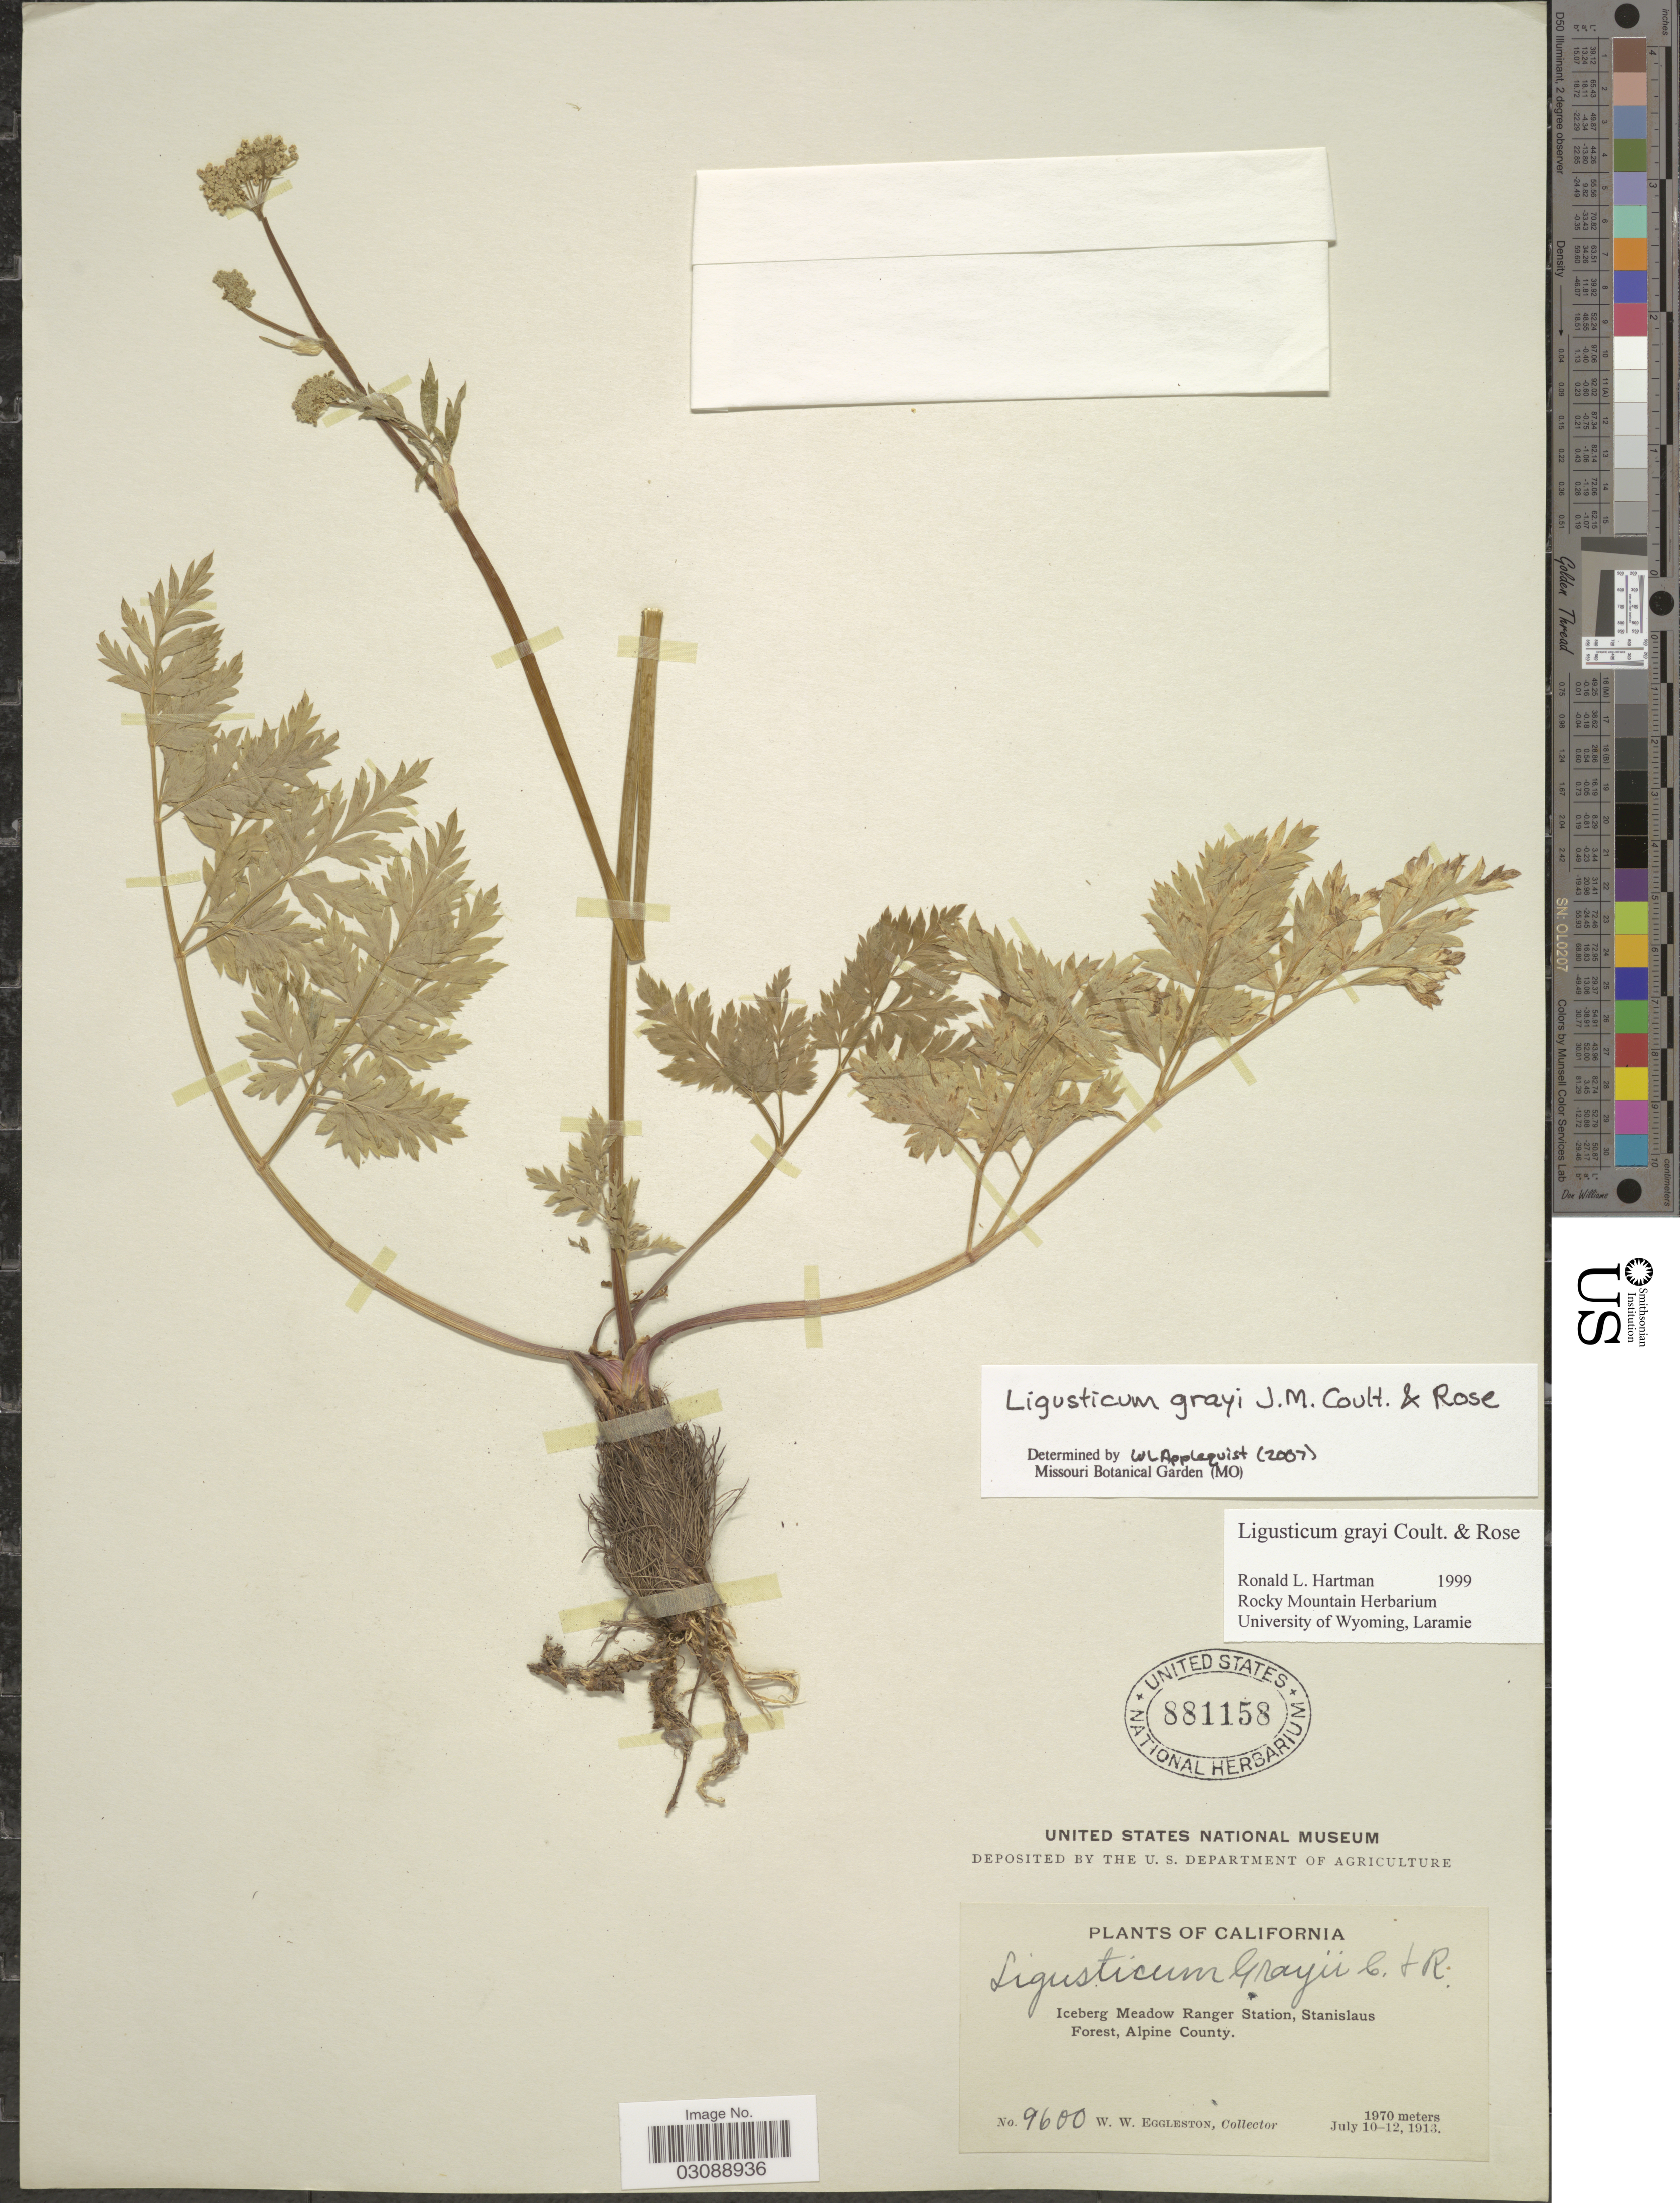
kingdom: Plantae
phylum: Tracheophyta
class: Magnoliopsida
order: Apiales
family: Apiaceae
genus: Ligusticum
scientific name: Ligusticum grayi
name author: J.M. Coult. & Rose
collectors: W. W. Eggleston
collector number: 9600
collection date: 1913-07-10/1913-07-12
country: United States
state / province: California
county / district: Alpine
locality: Iceberg Meadow Ranger Station, Stanislaus Forest, Alpine County.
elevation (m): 1970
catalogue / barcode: US 881158